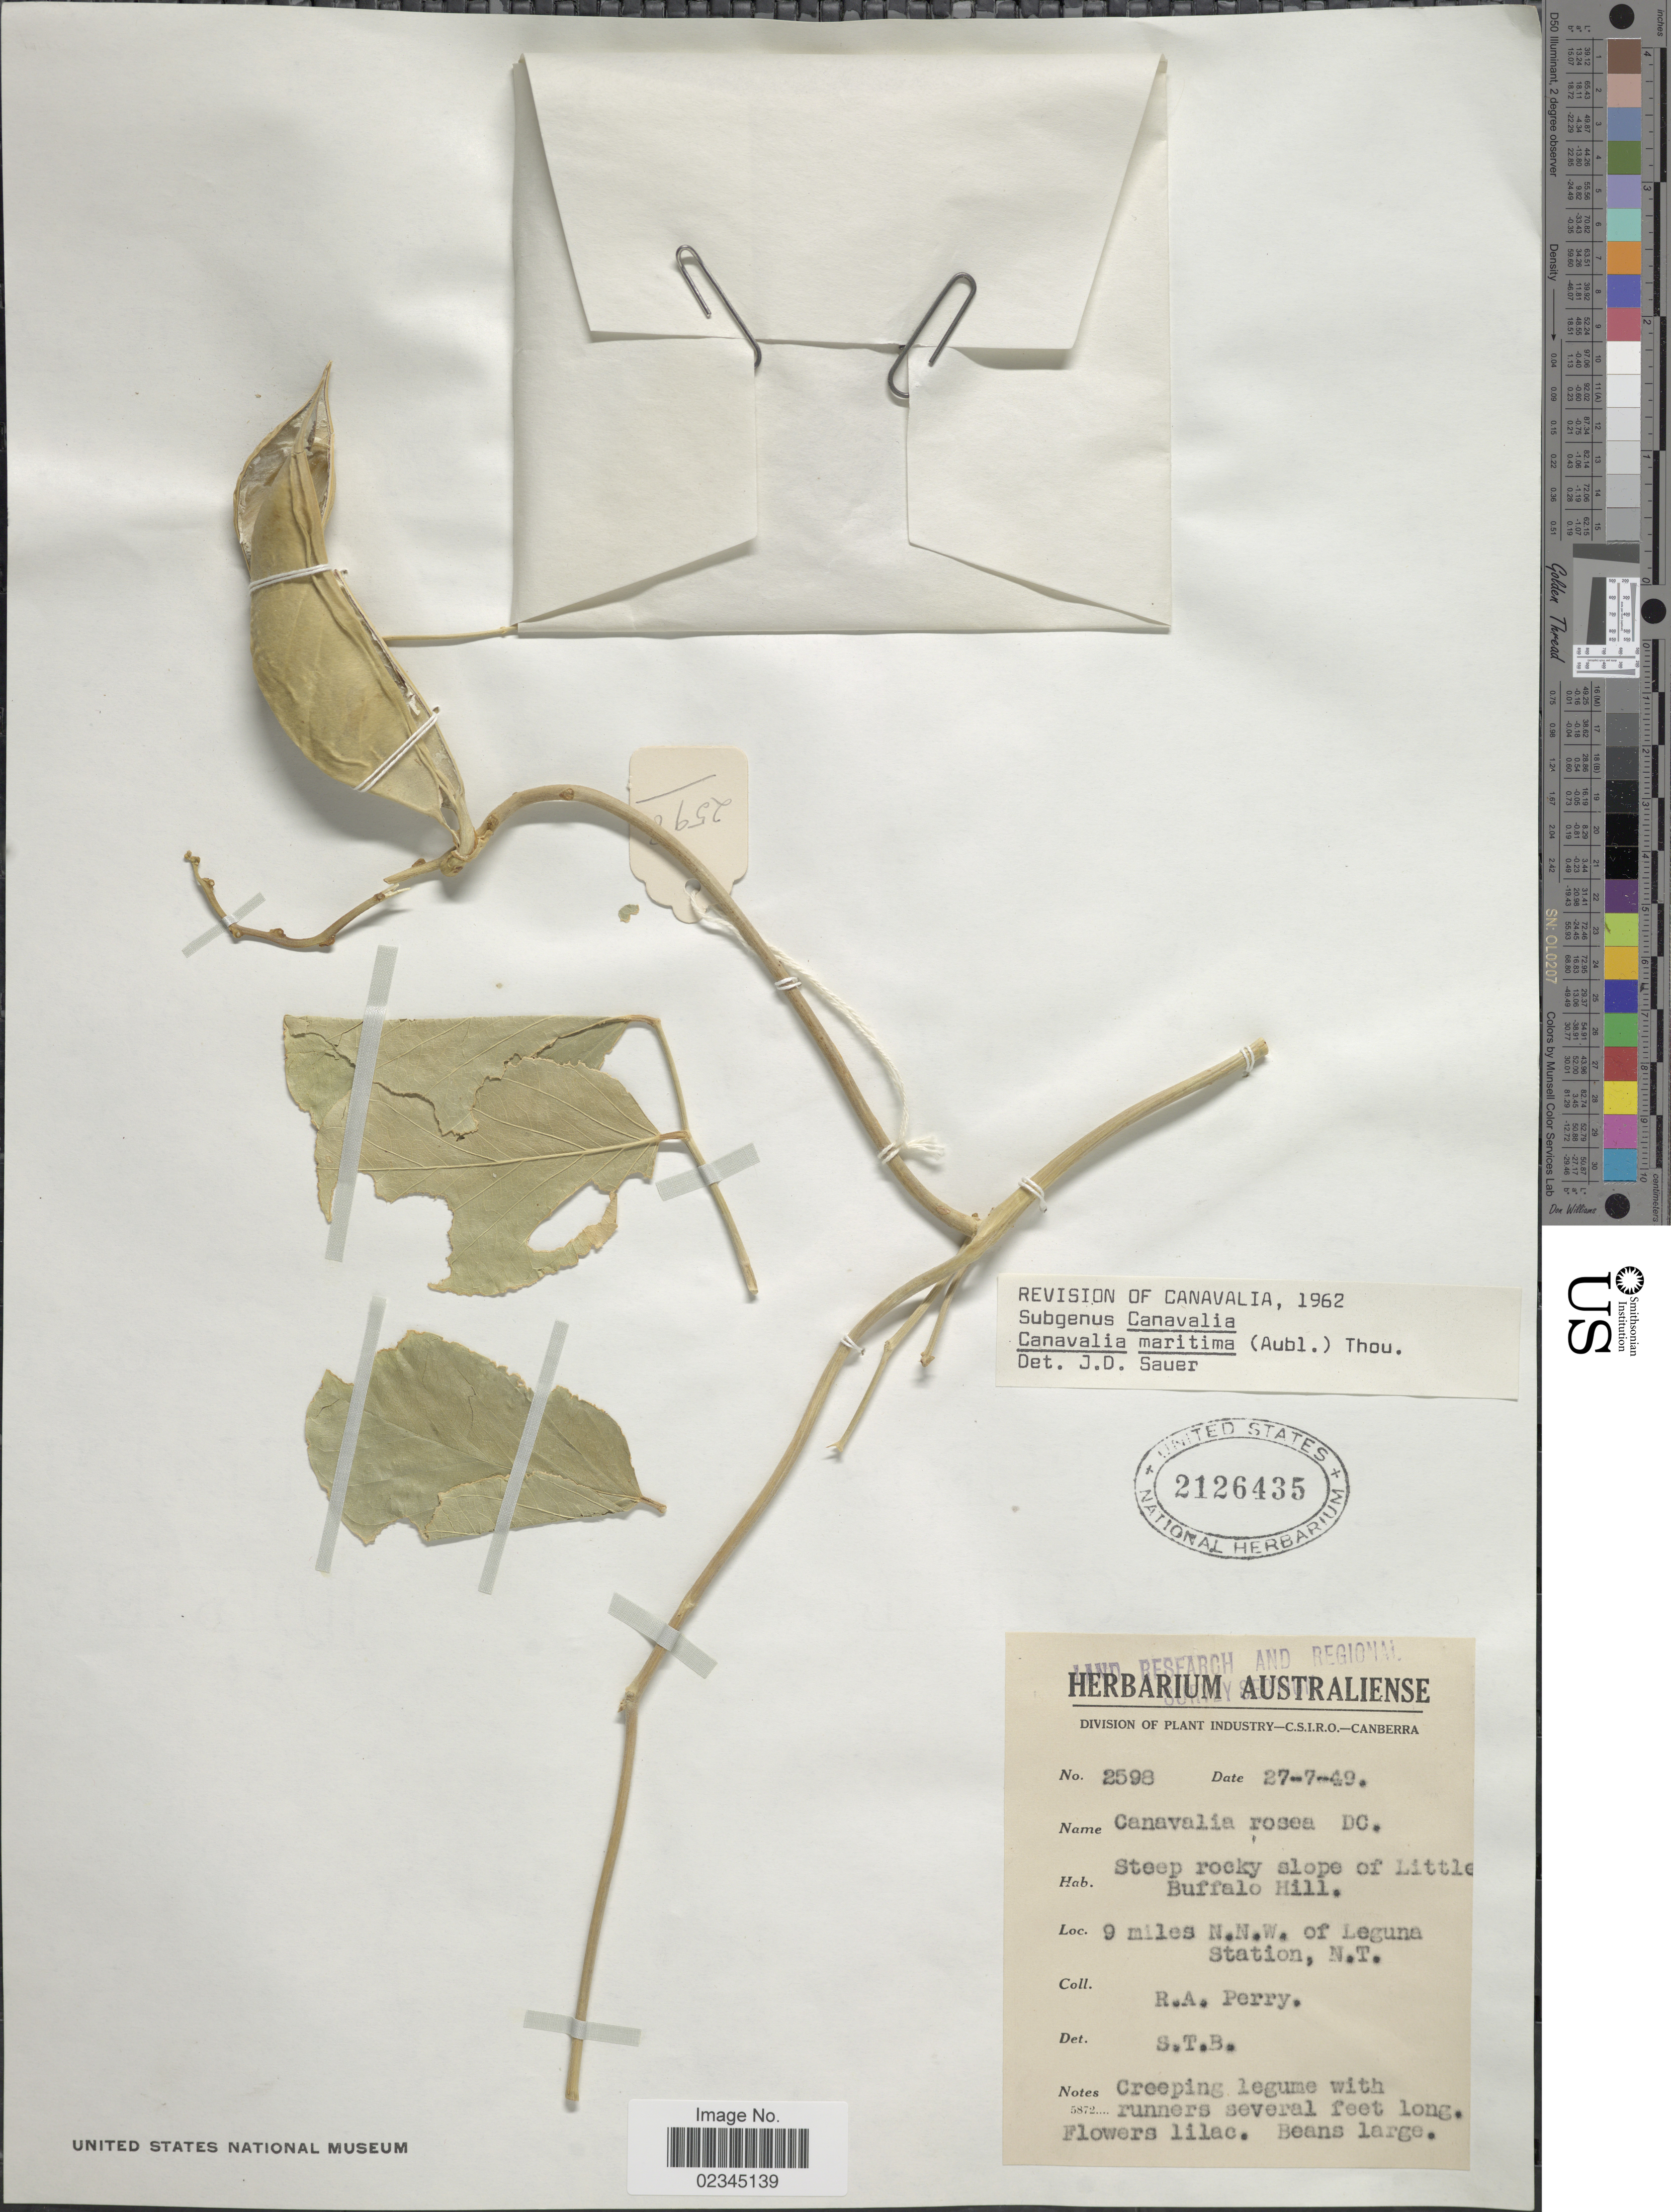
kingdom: Plantae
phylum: Tracheophyta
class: Magnoliopsida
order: Fabales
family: Fabaceae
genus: Canavalia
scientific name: Canavalia rosea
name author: (Sw.) DC.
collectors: Perry, R. A.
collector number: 2598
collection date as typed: Transcribed d/m/y: 27/7/49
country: Australia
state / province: Northern Territory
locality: Steep rocky slope of Little Buffalo Hill. 9 miles N.N.W. of Leguna Station , N.T.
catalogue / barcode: US 2126435